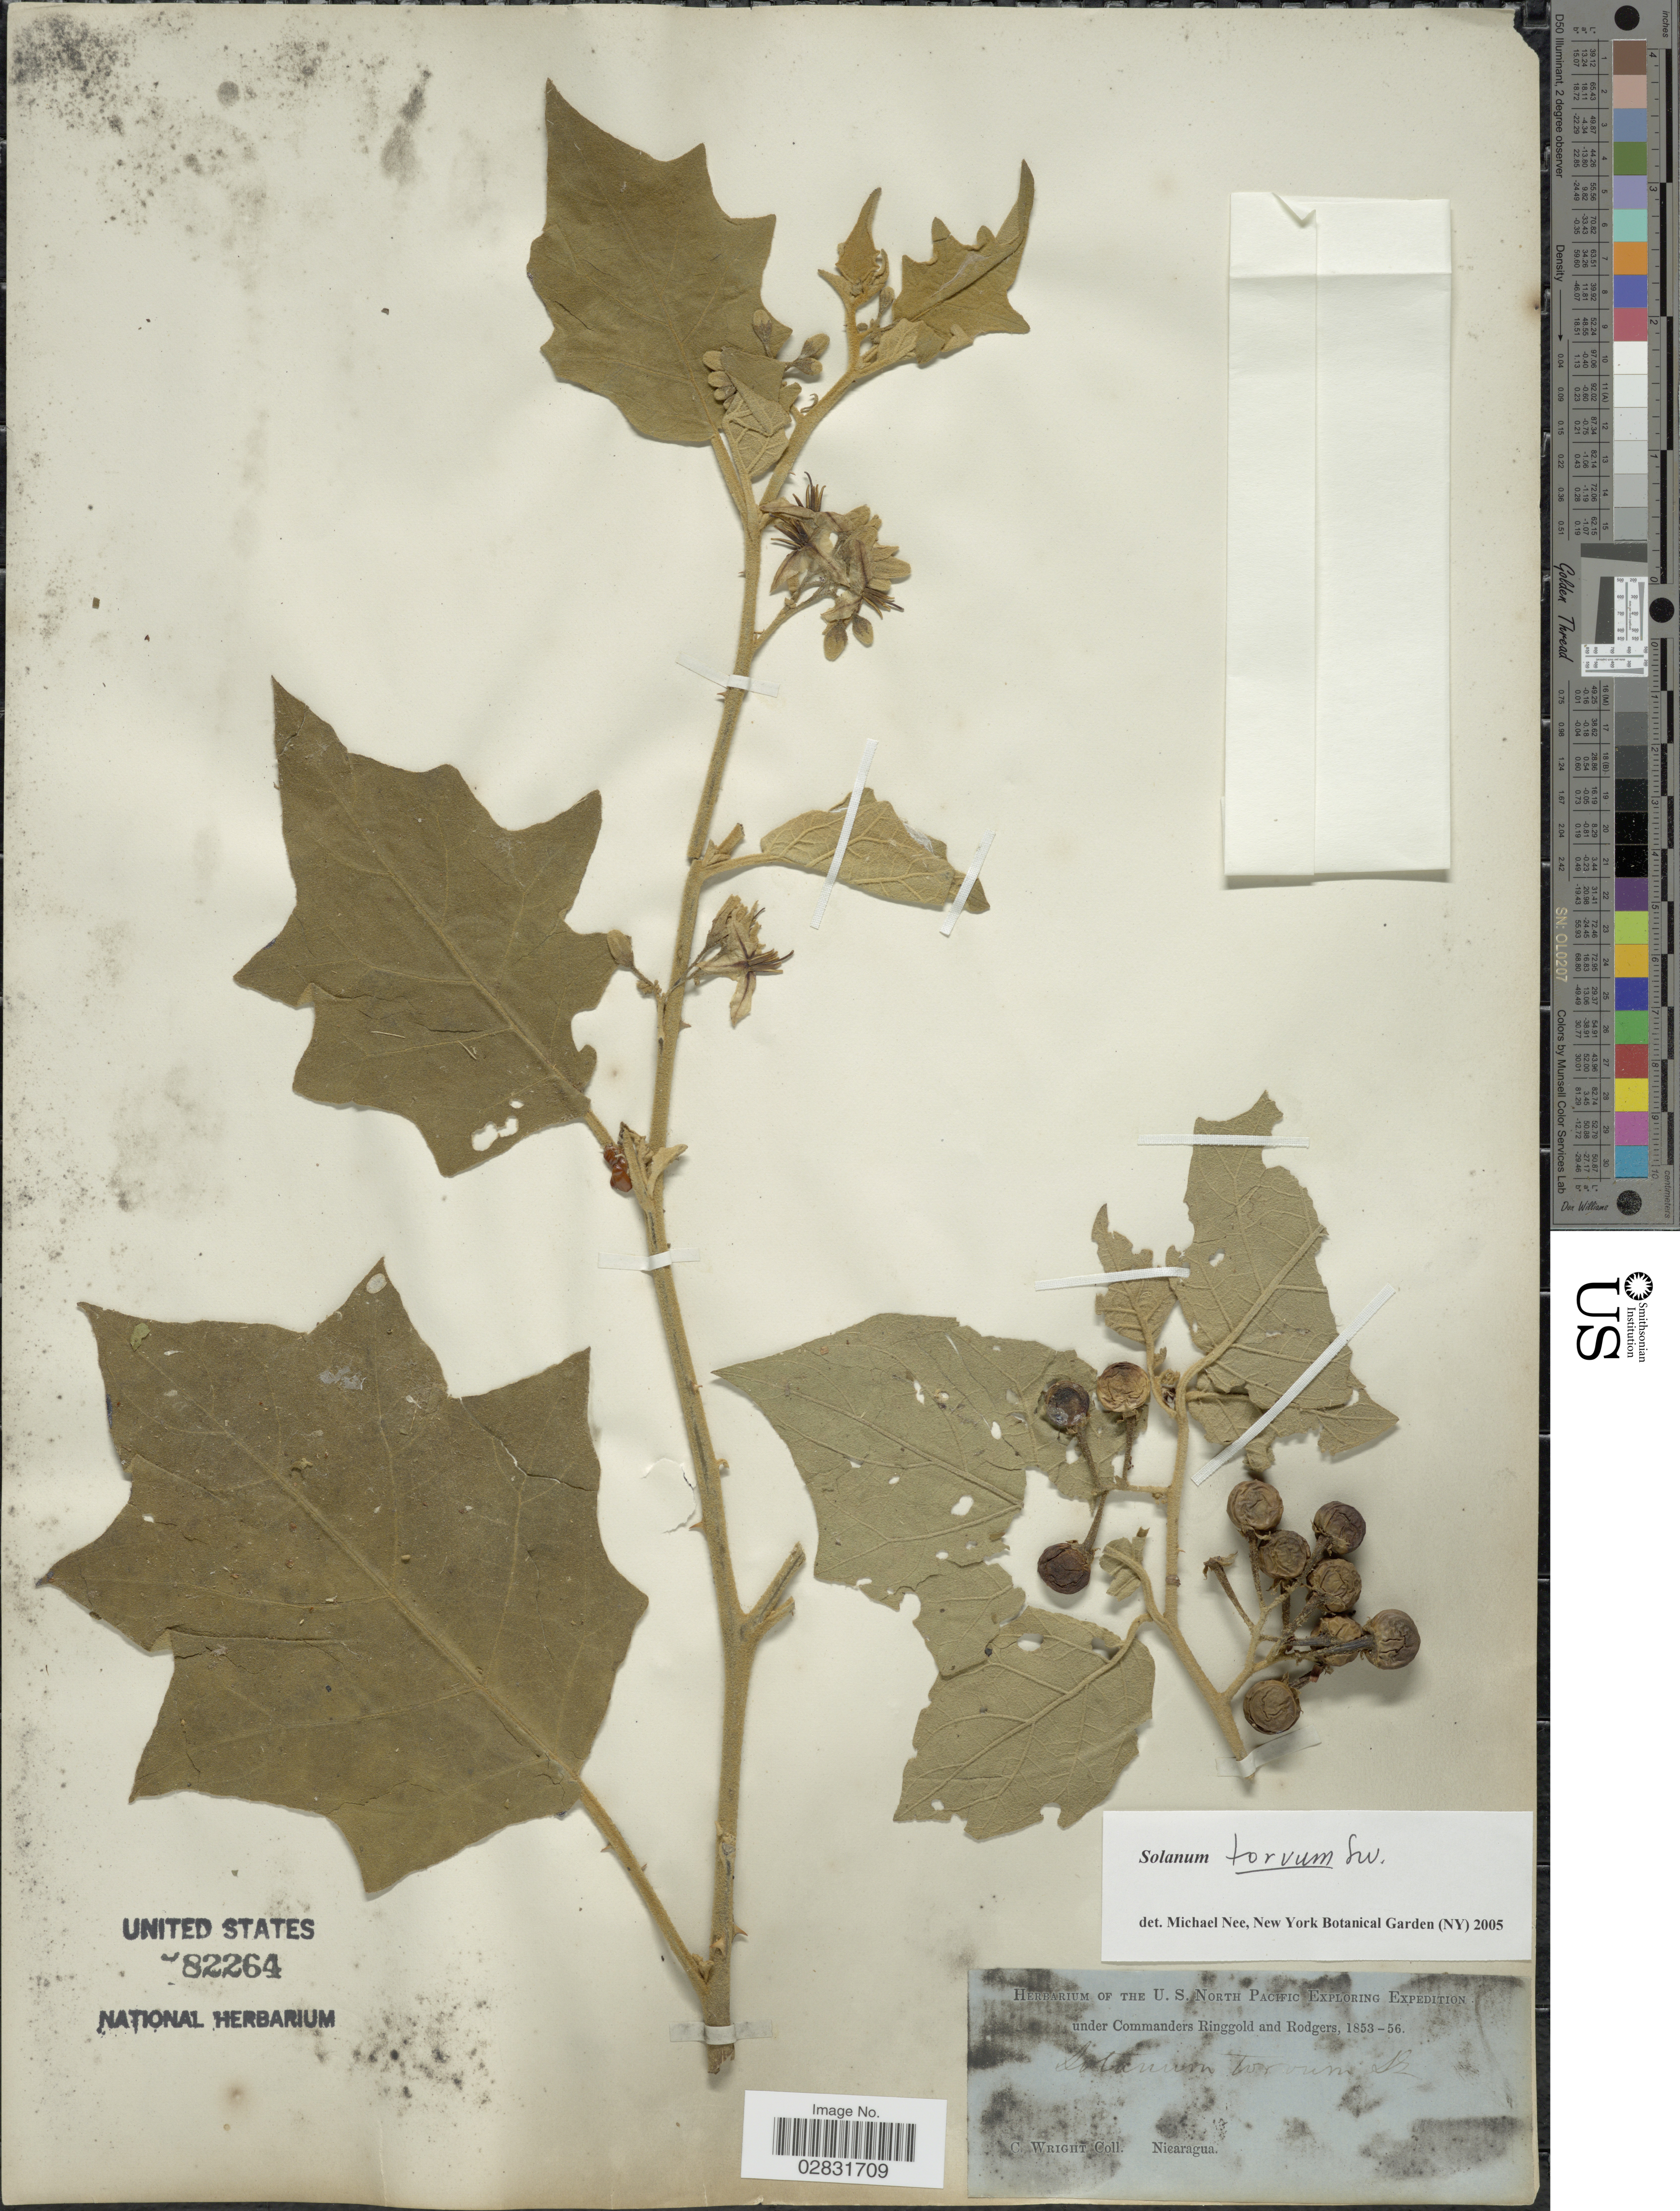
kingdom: Plantae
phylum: Tracheophyta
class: Magnoliopsida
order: Solanales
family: Solanaceae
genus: Solanum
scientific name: Solanum torvum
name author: Sw.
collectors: C. Wright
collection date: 1853/1856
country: Nicaragua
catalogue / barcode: US 82264